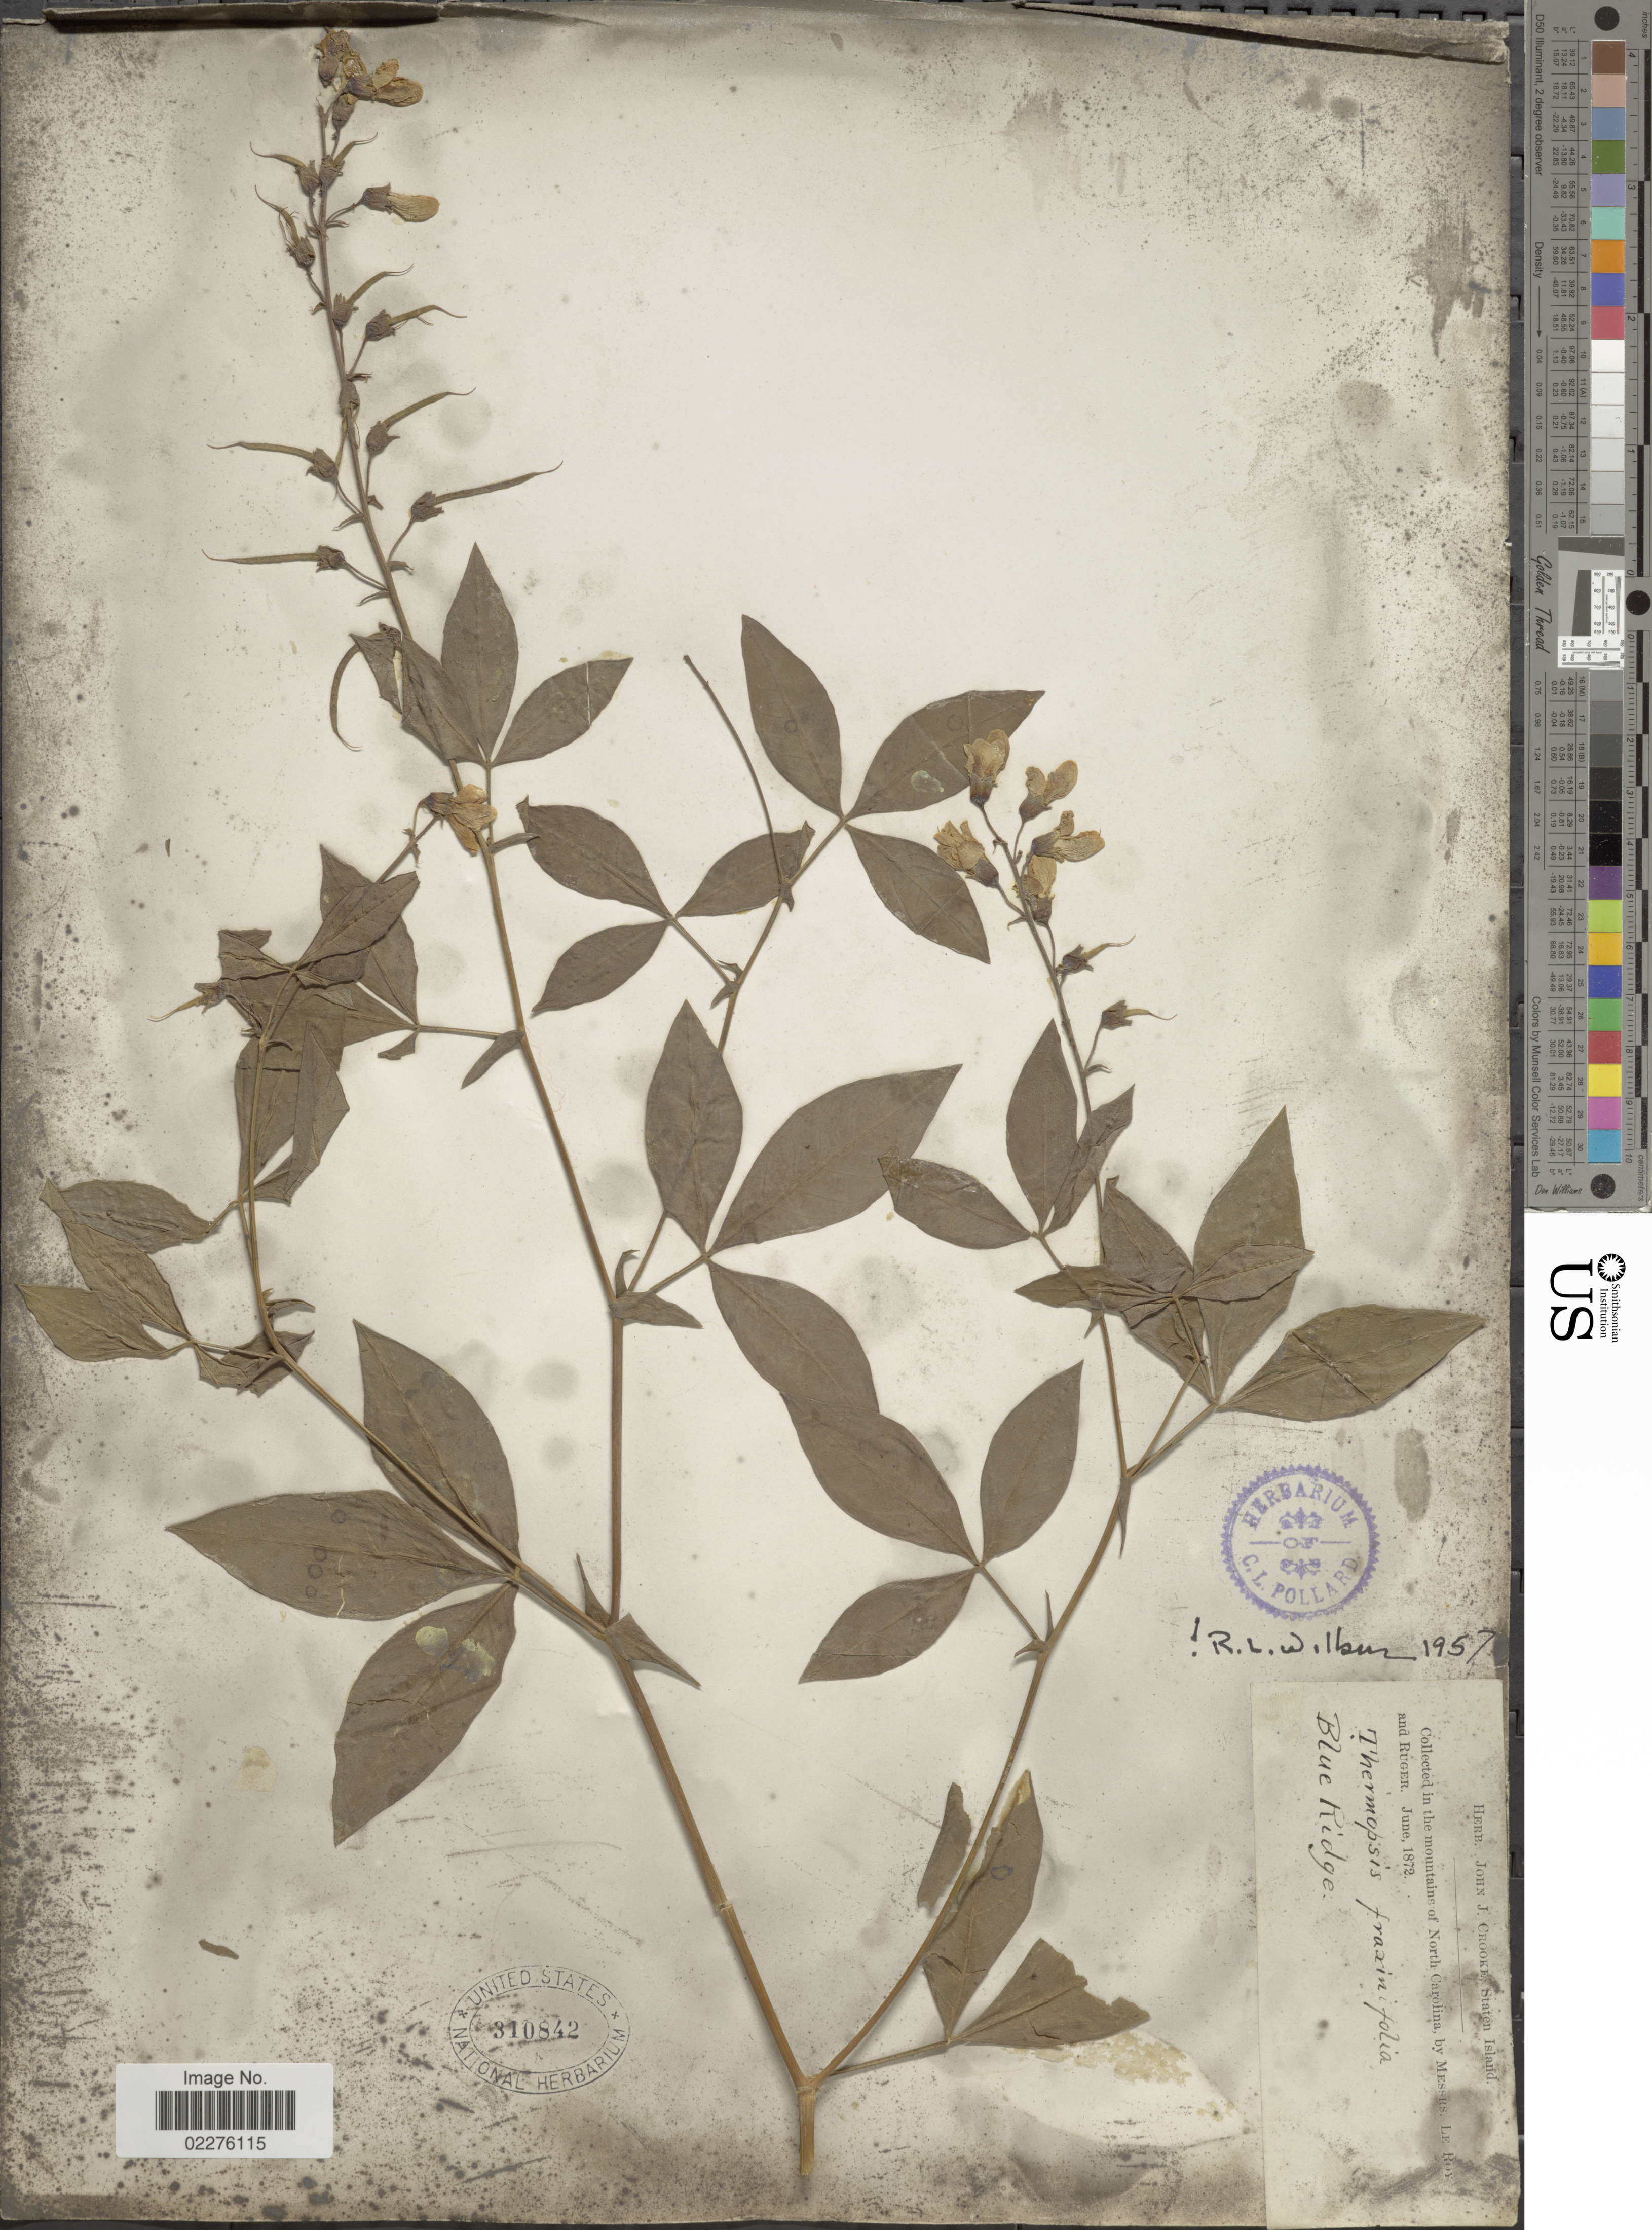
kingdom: Plantae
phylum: Tracheophyta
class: Magnoliopsida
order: Fabales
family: Fabaceae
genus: Thermopsis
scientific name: Thermopsis fraxinifolia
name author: M.A. Curtis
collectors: M. Le Roy & Ruger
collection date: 1872-06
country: United States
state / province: North Carolina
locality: In the mountains of North Carolina, Blue Ridge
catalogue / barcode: US 310842